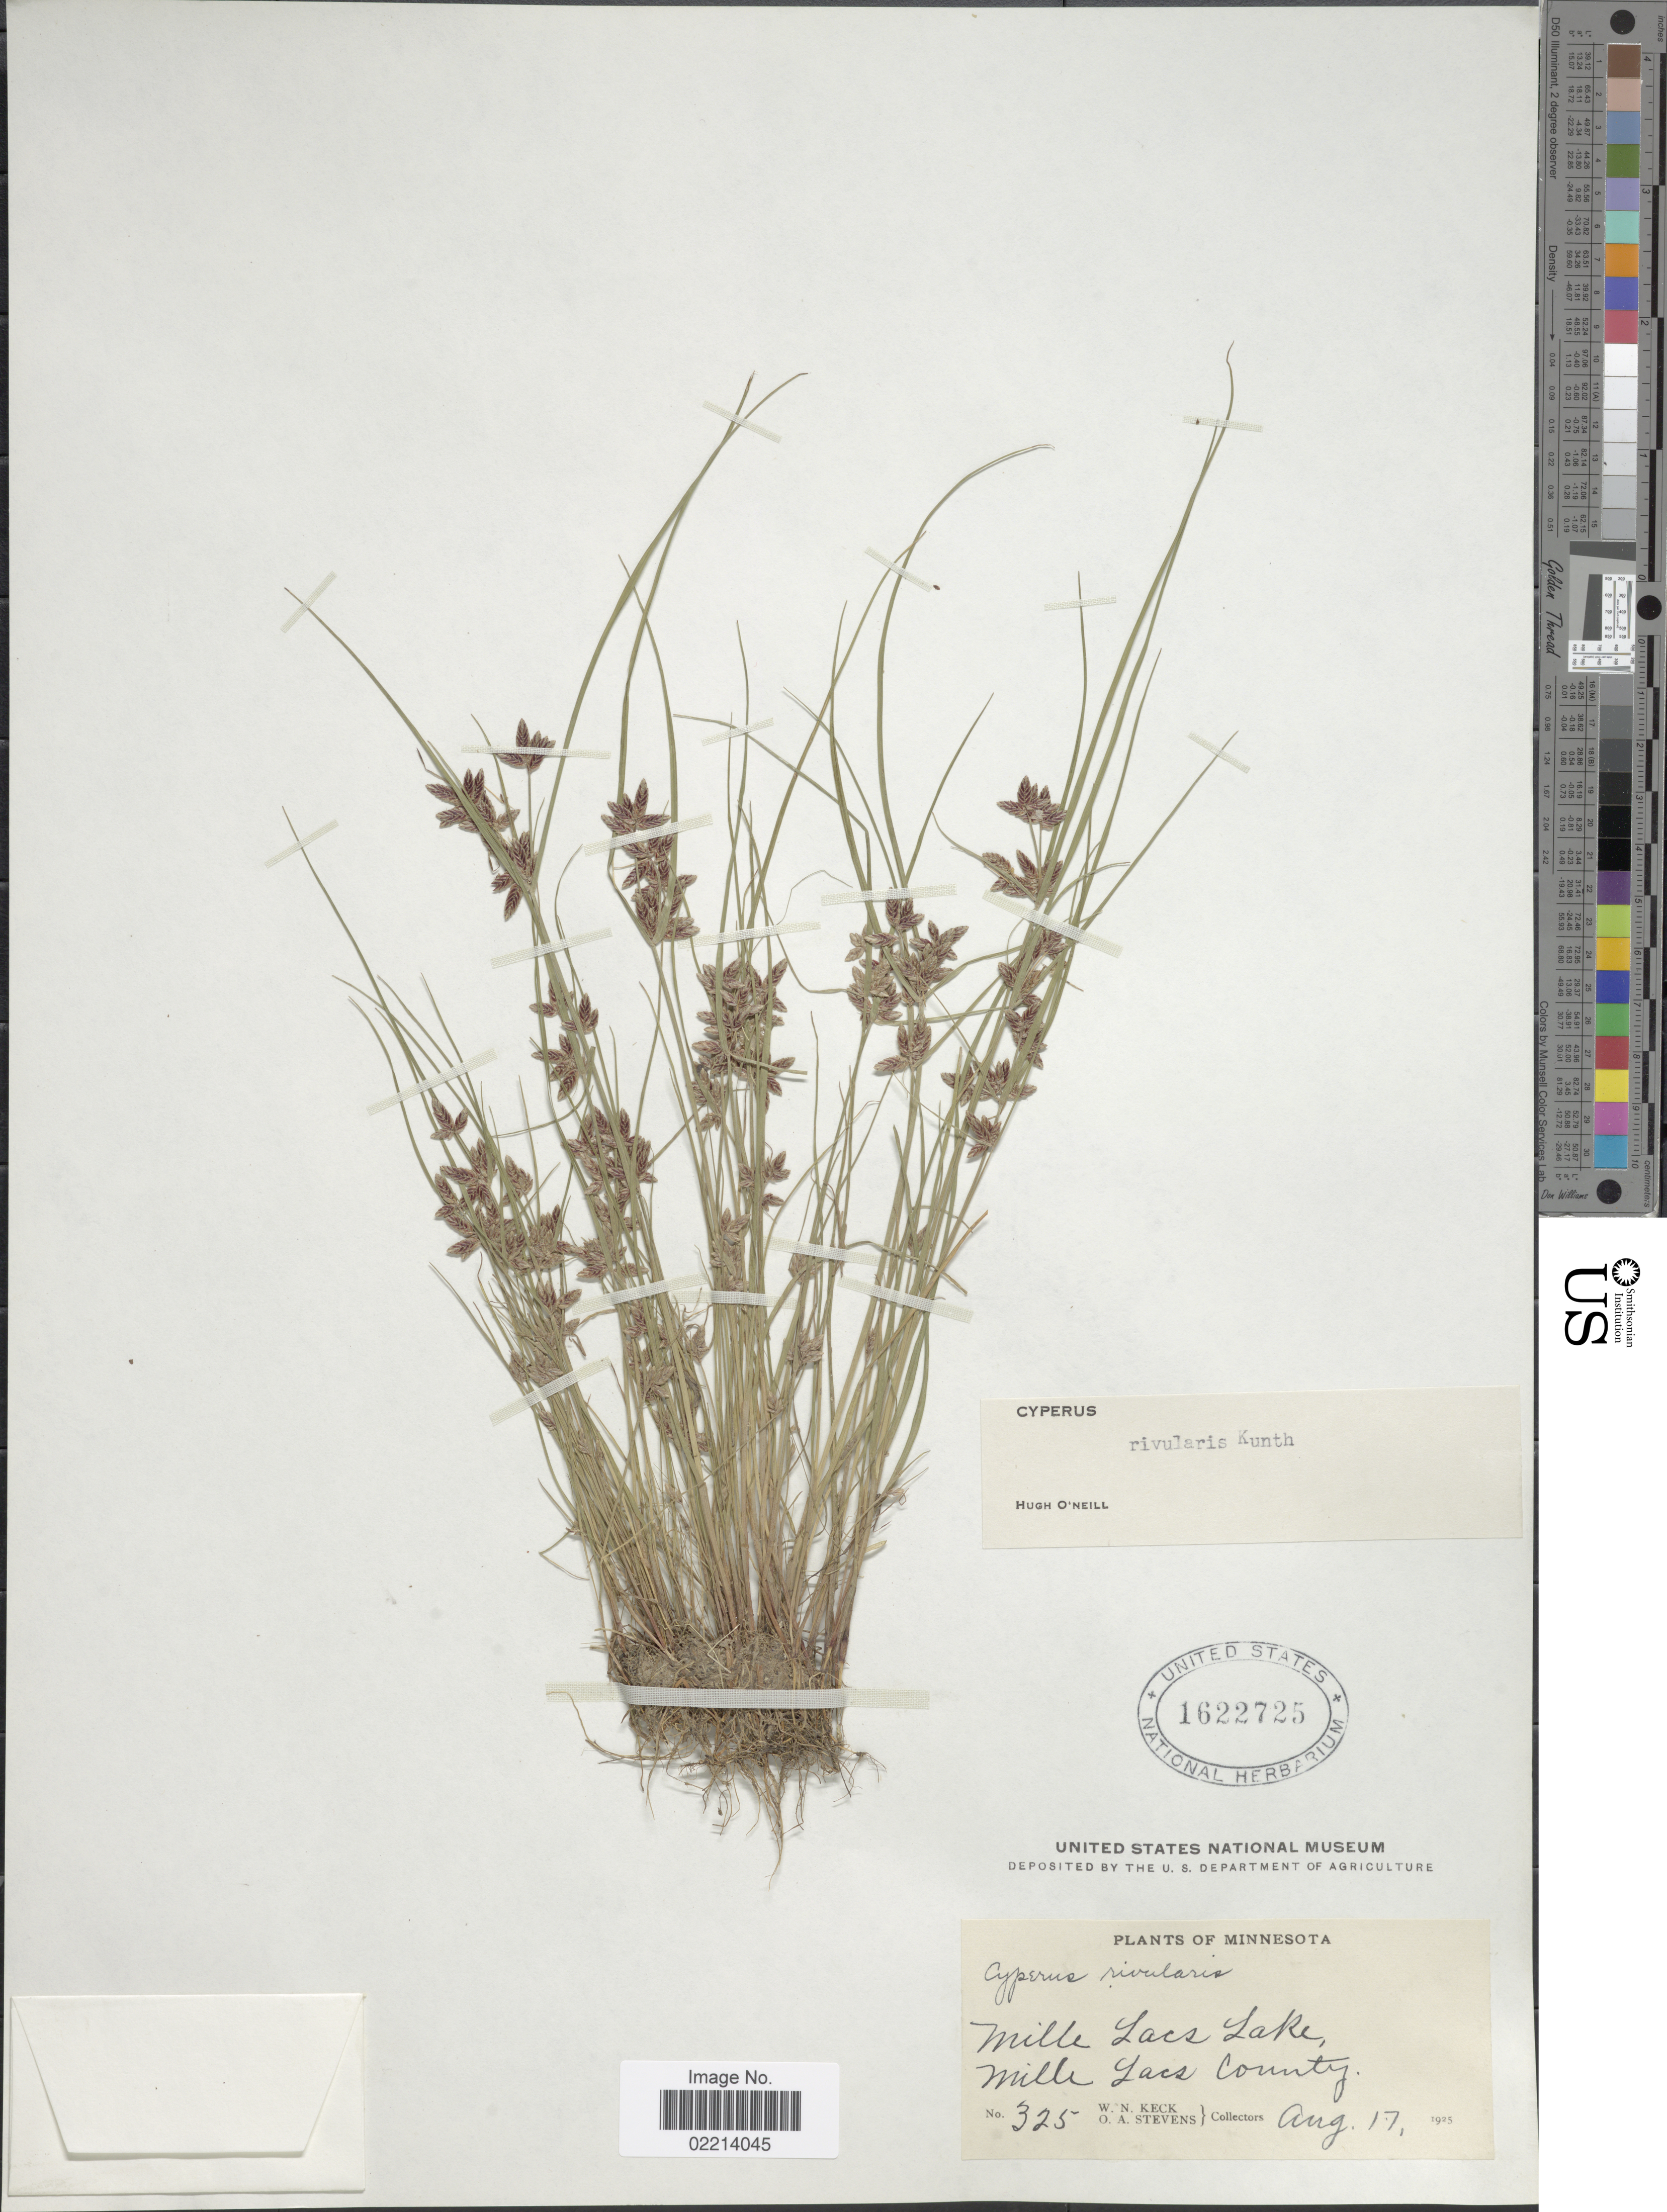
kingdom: Plantae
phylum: Tracheophyta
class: Liliopsida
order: Poales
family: Cyperaceae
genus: Cyperus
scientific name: Cyperus bipartitus Torr.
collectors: W. Keck & O. A. Stevens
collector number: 325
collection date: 1925-08-17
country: United States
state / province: Minnesota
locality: Mille Lacs Lake, Mille Lacs County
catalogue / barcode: US 1622725